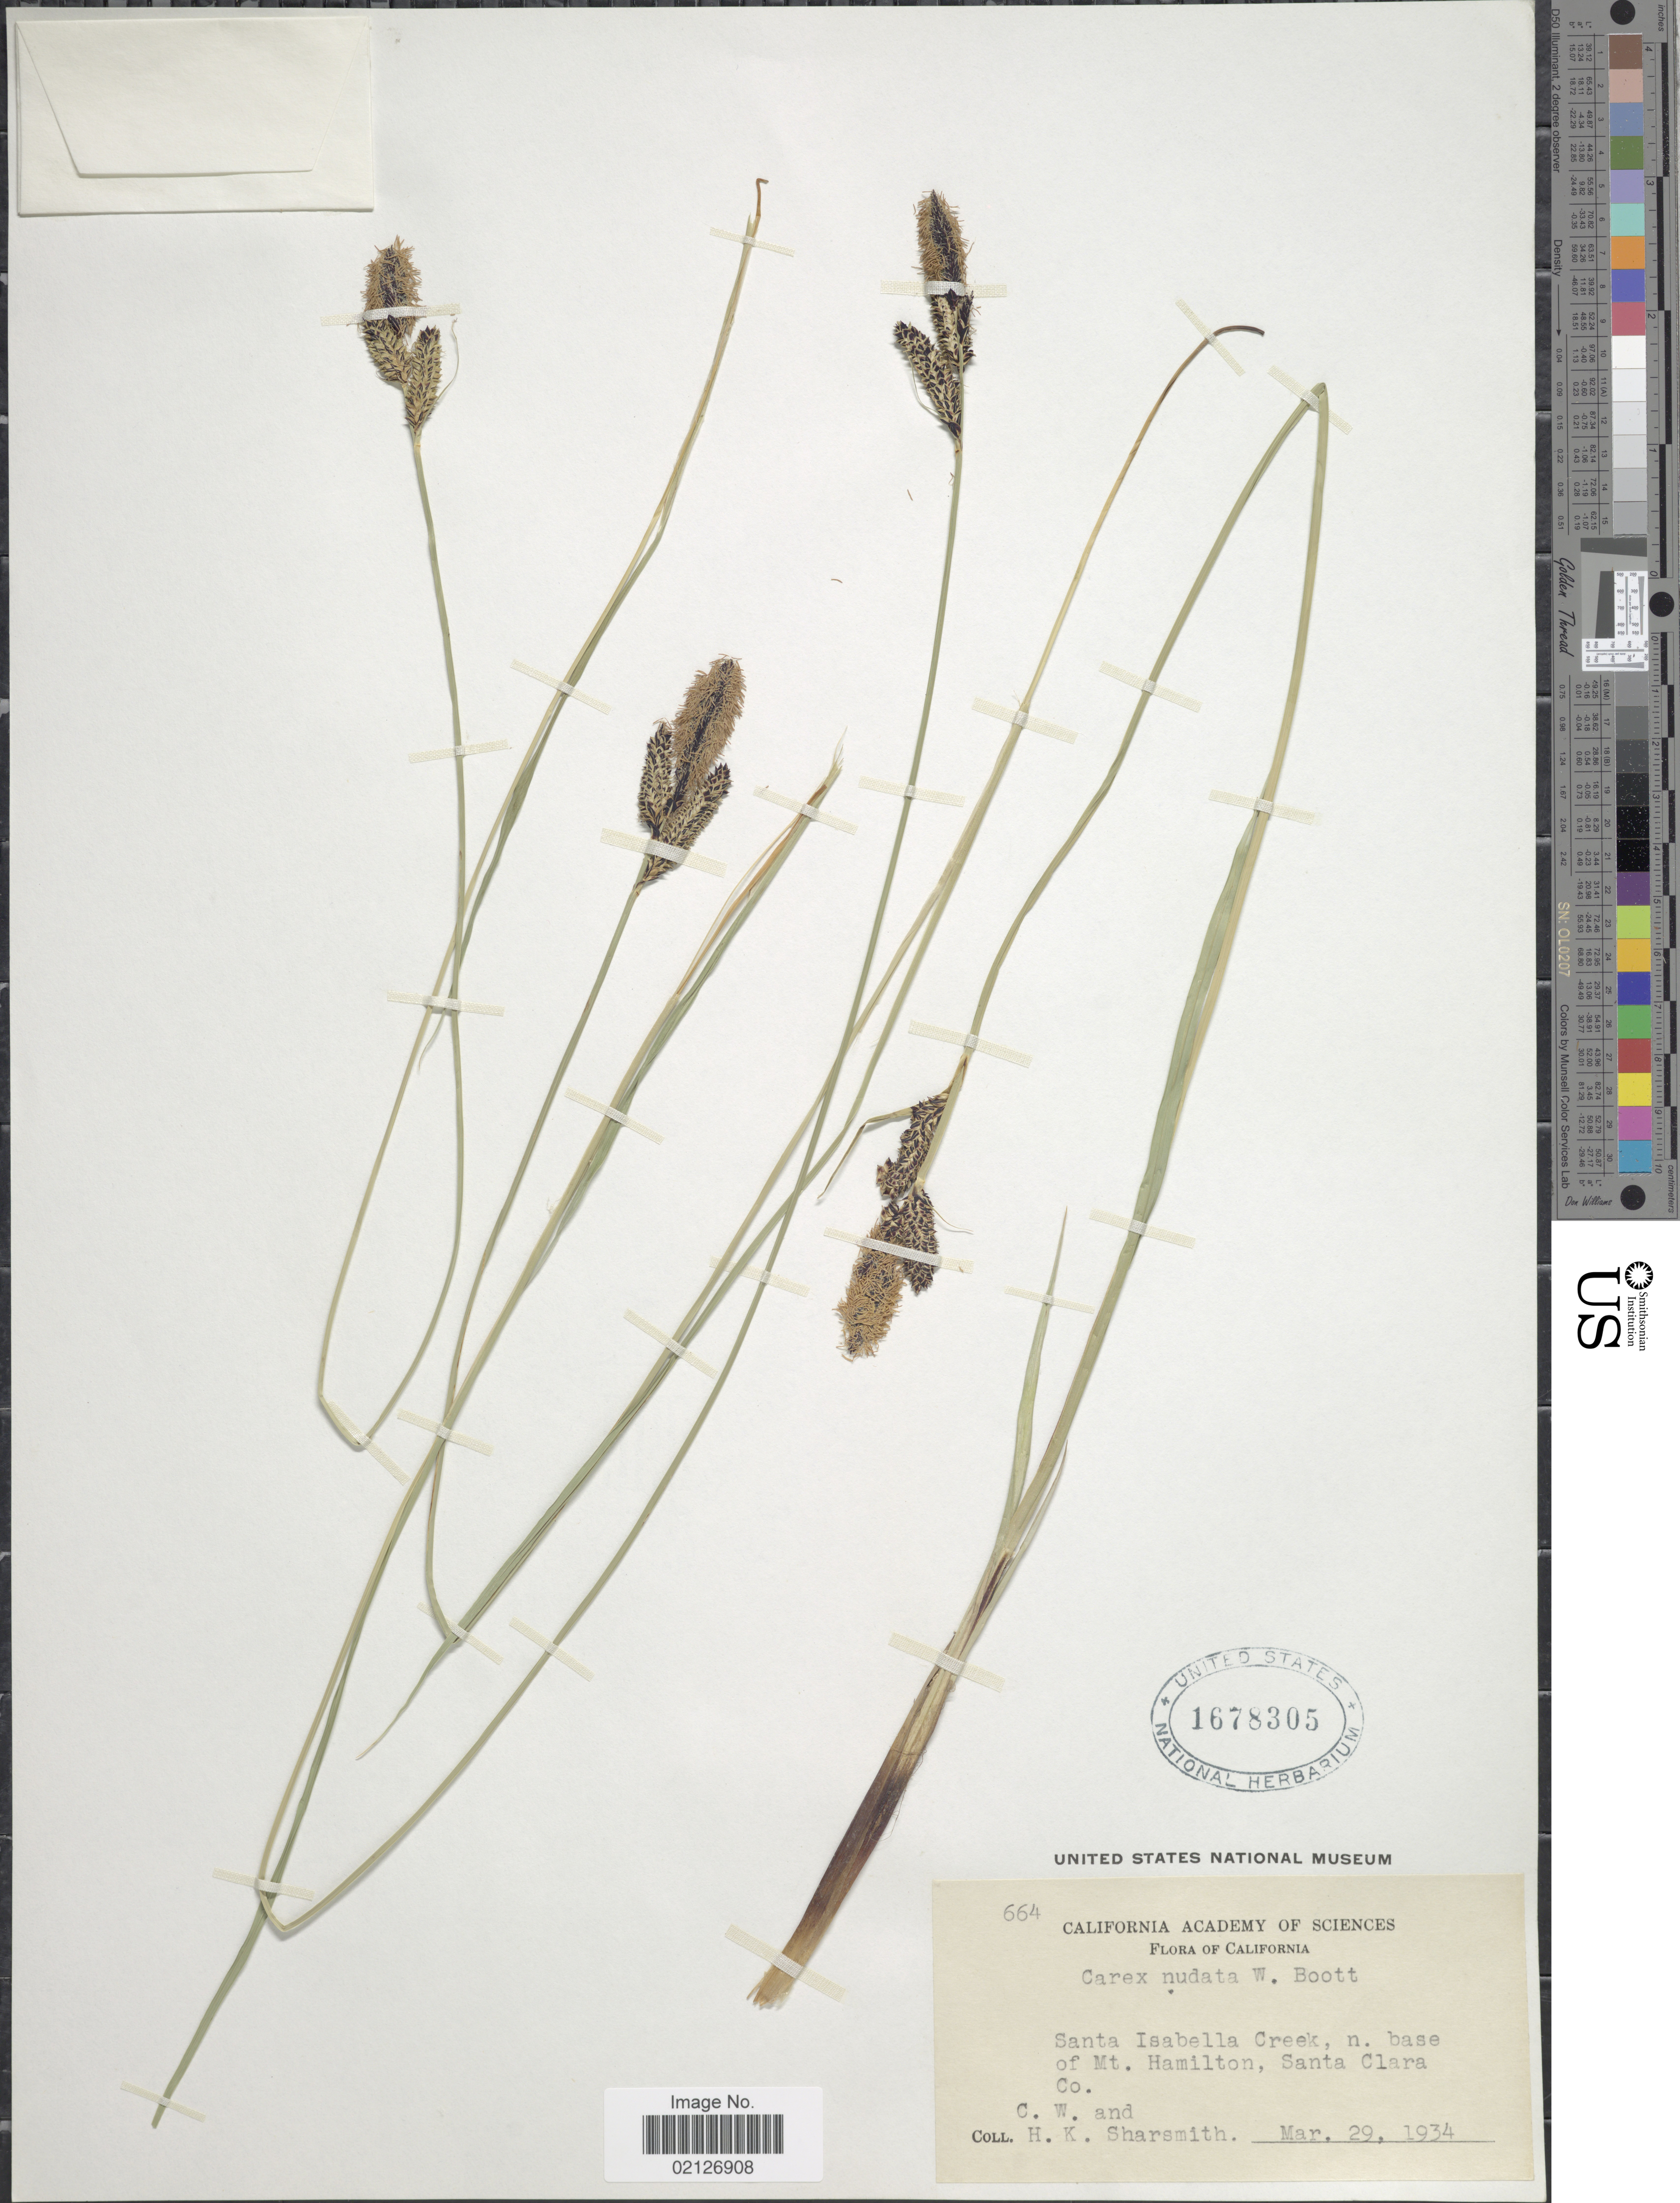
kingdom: Plantae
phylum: Tracheophyta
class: Liliopsida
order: Poales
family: Cyperaceae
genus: Carex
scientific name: Carex nudata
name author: W. Boott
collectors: C. Sharsmith & H. Sharsmith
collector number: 664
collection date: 1934-03-29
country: United States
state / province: California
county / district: Santa Clara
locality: Santa Isabella Creek, n. base of Mt. Hamilton, Santa Clara Co.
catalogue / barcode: US 1678305